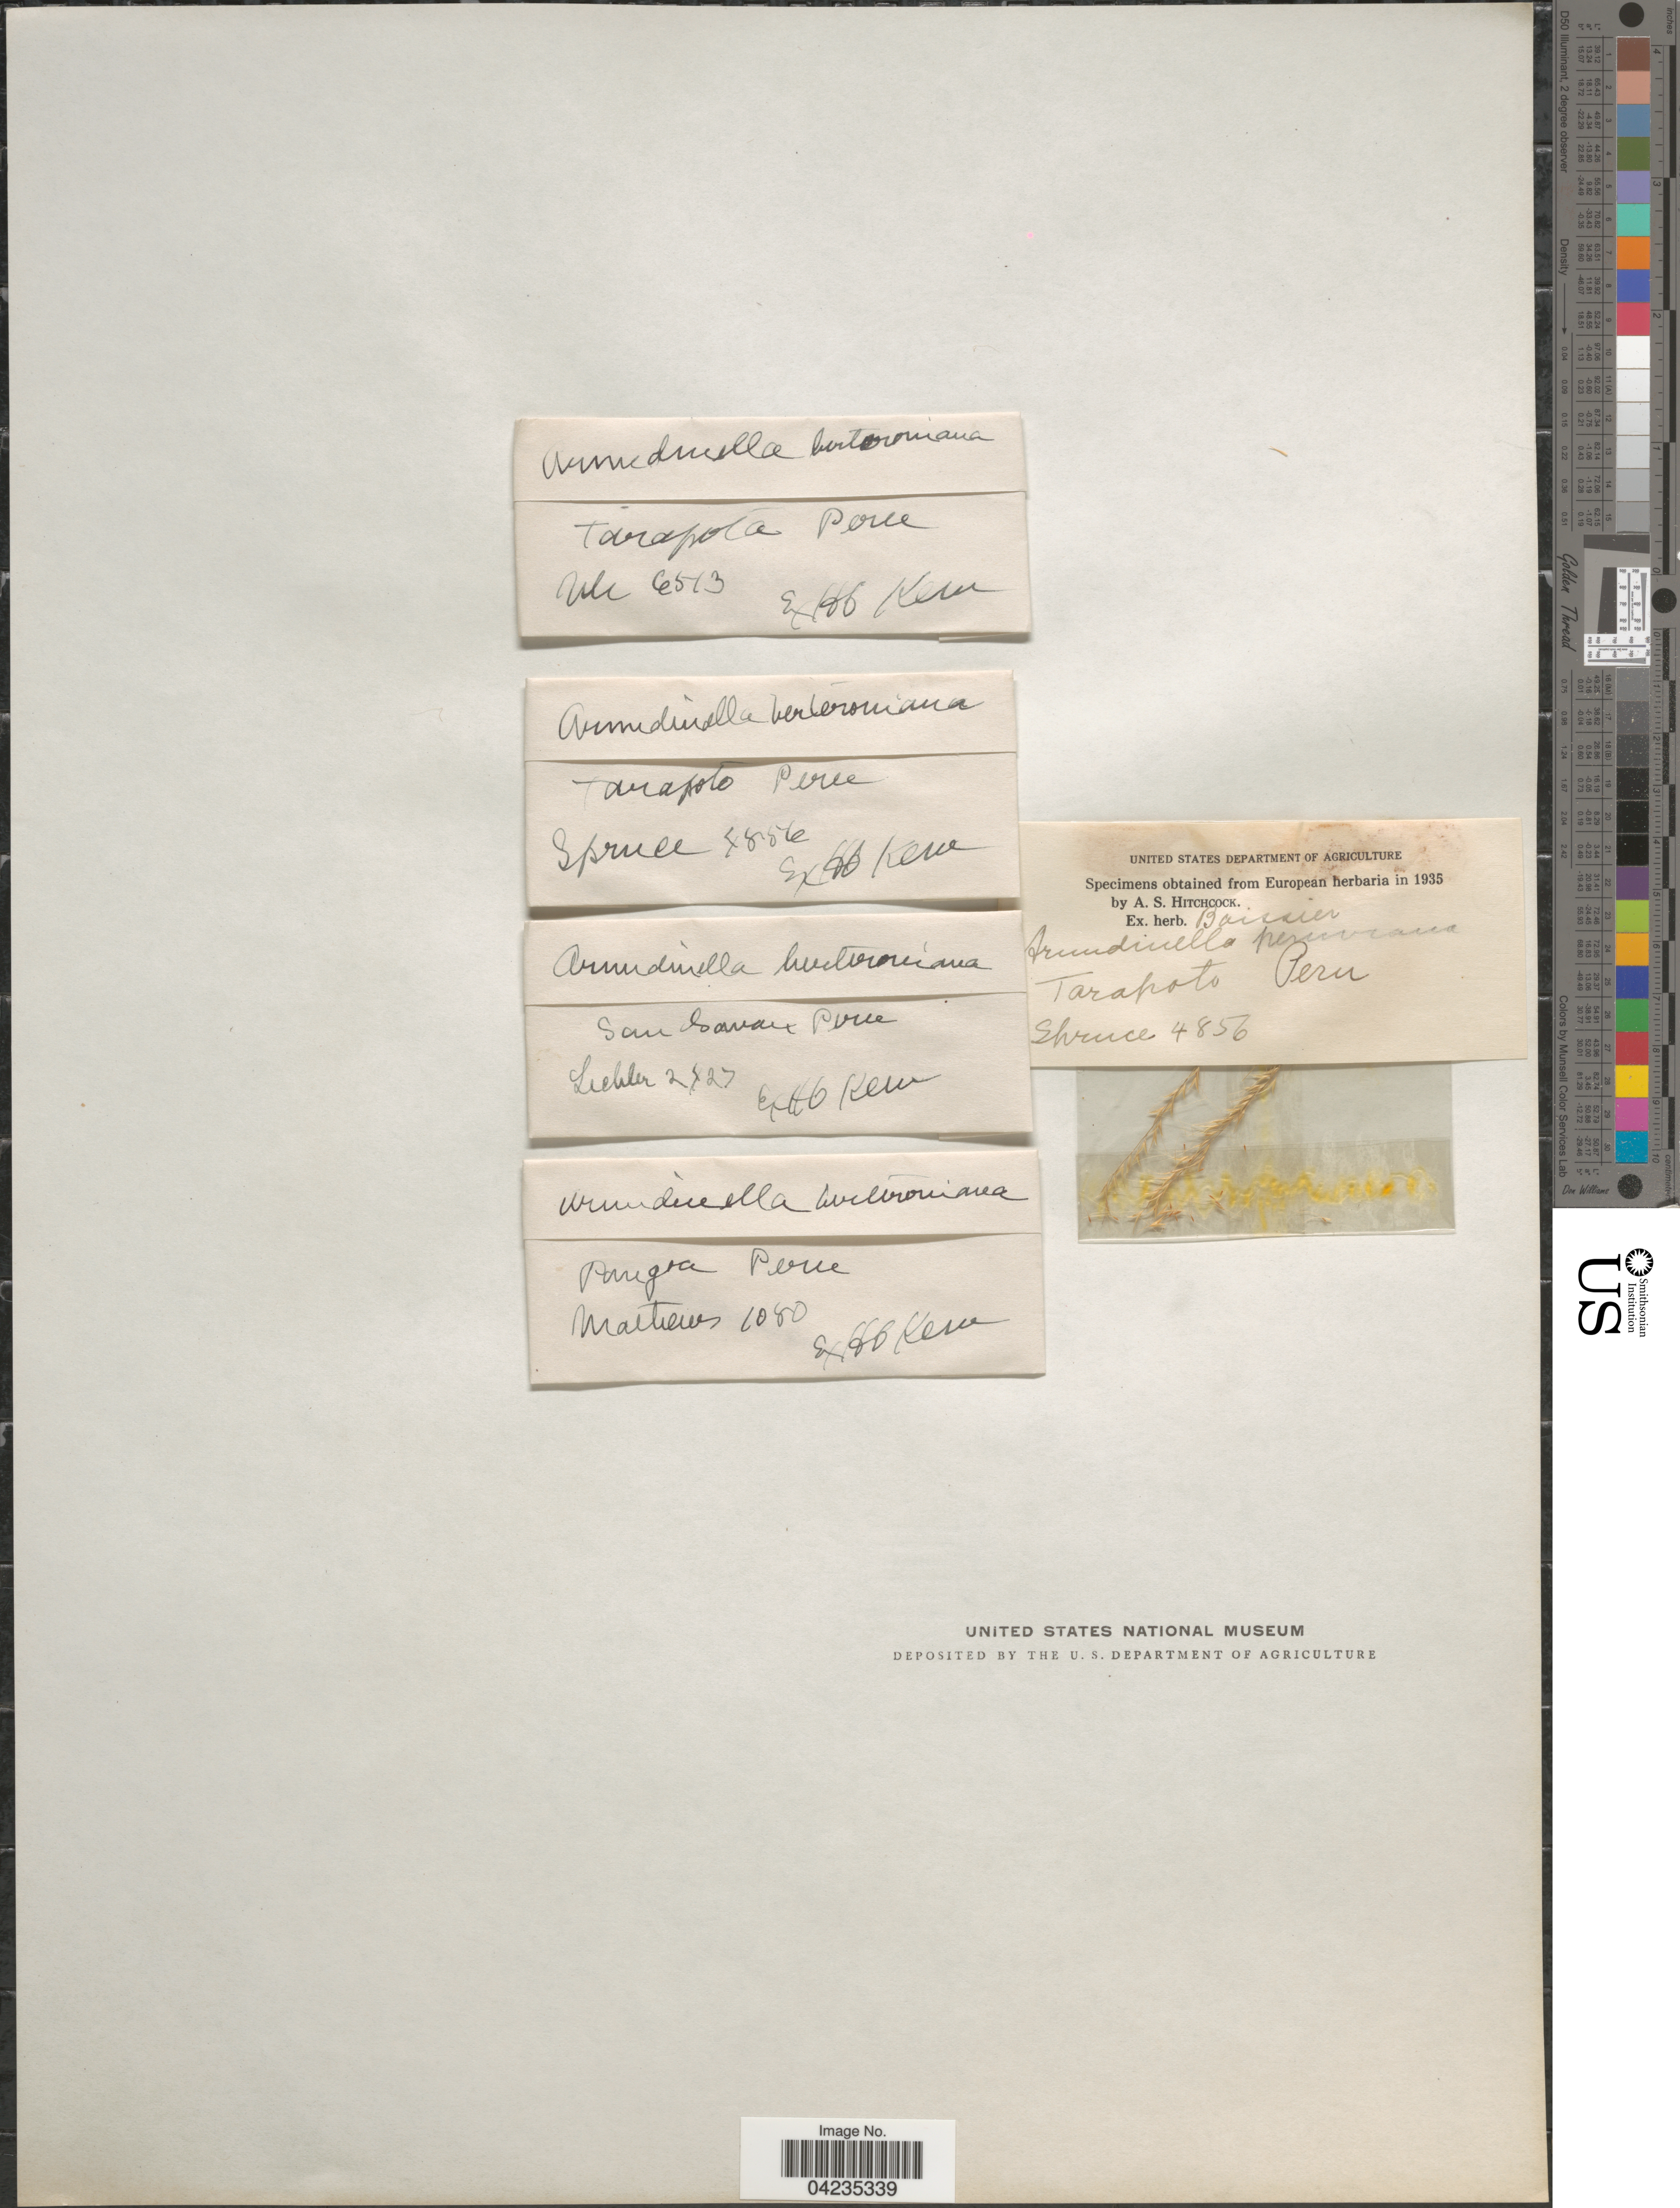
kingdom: Plantae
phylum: Tracheophyta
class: Liliopsida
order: Poales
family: Poaceae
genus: Arundinella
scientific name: Arundinella berteroniana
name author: (Schult.) Hitchc. & Chase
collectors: -. Lechler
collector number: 2427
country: Peru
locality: San Govan.